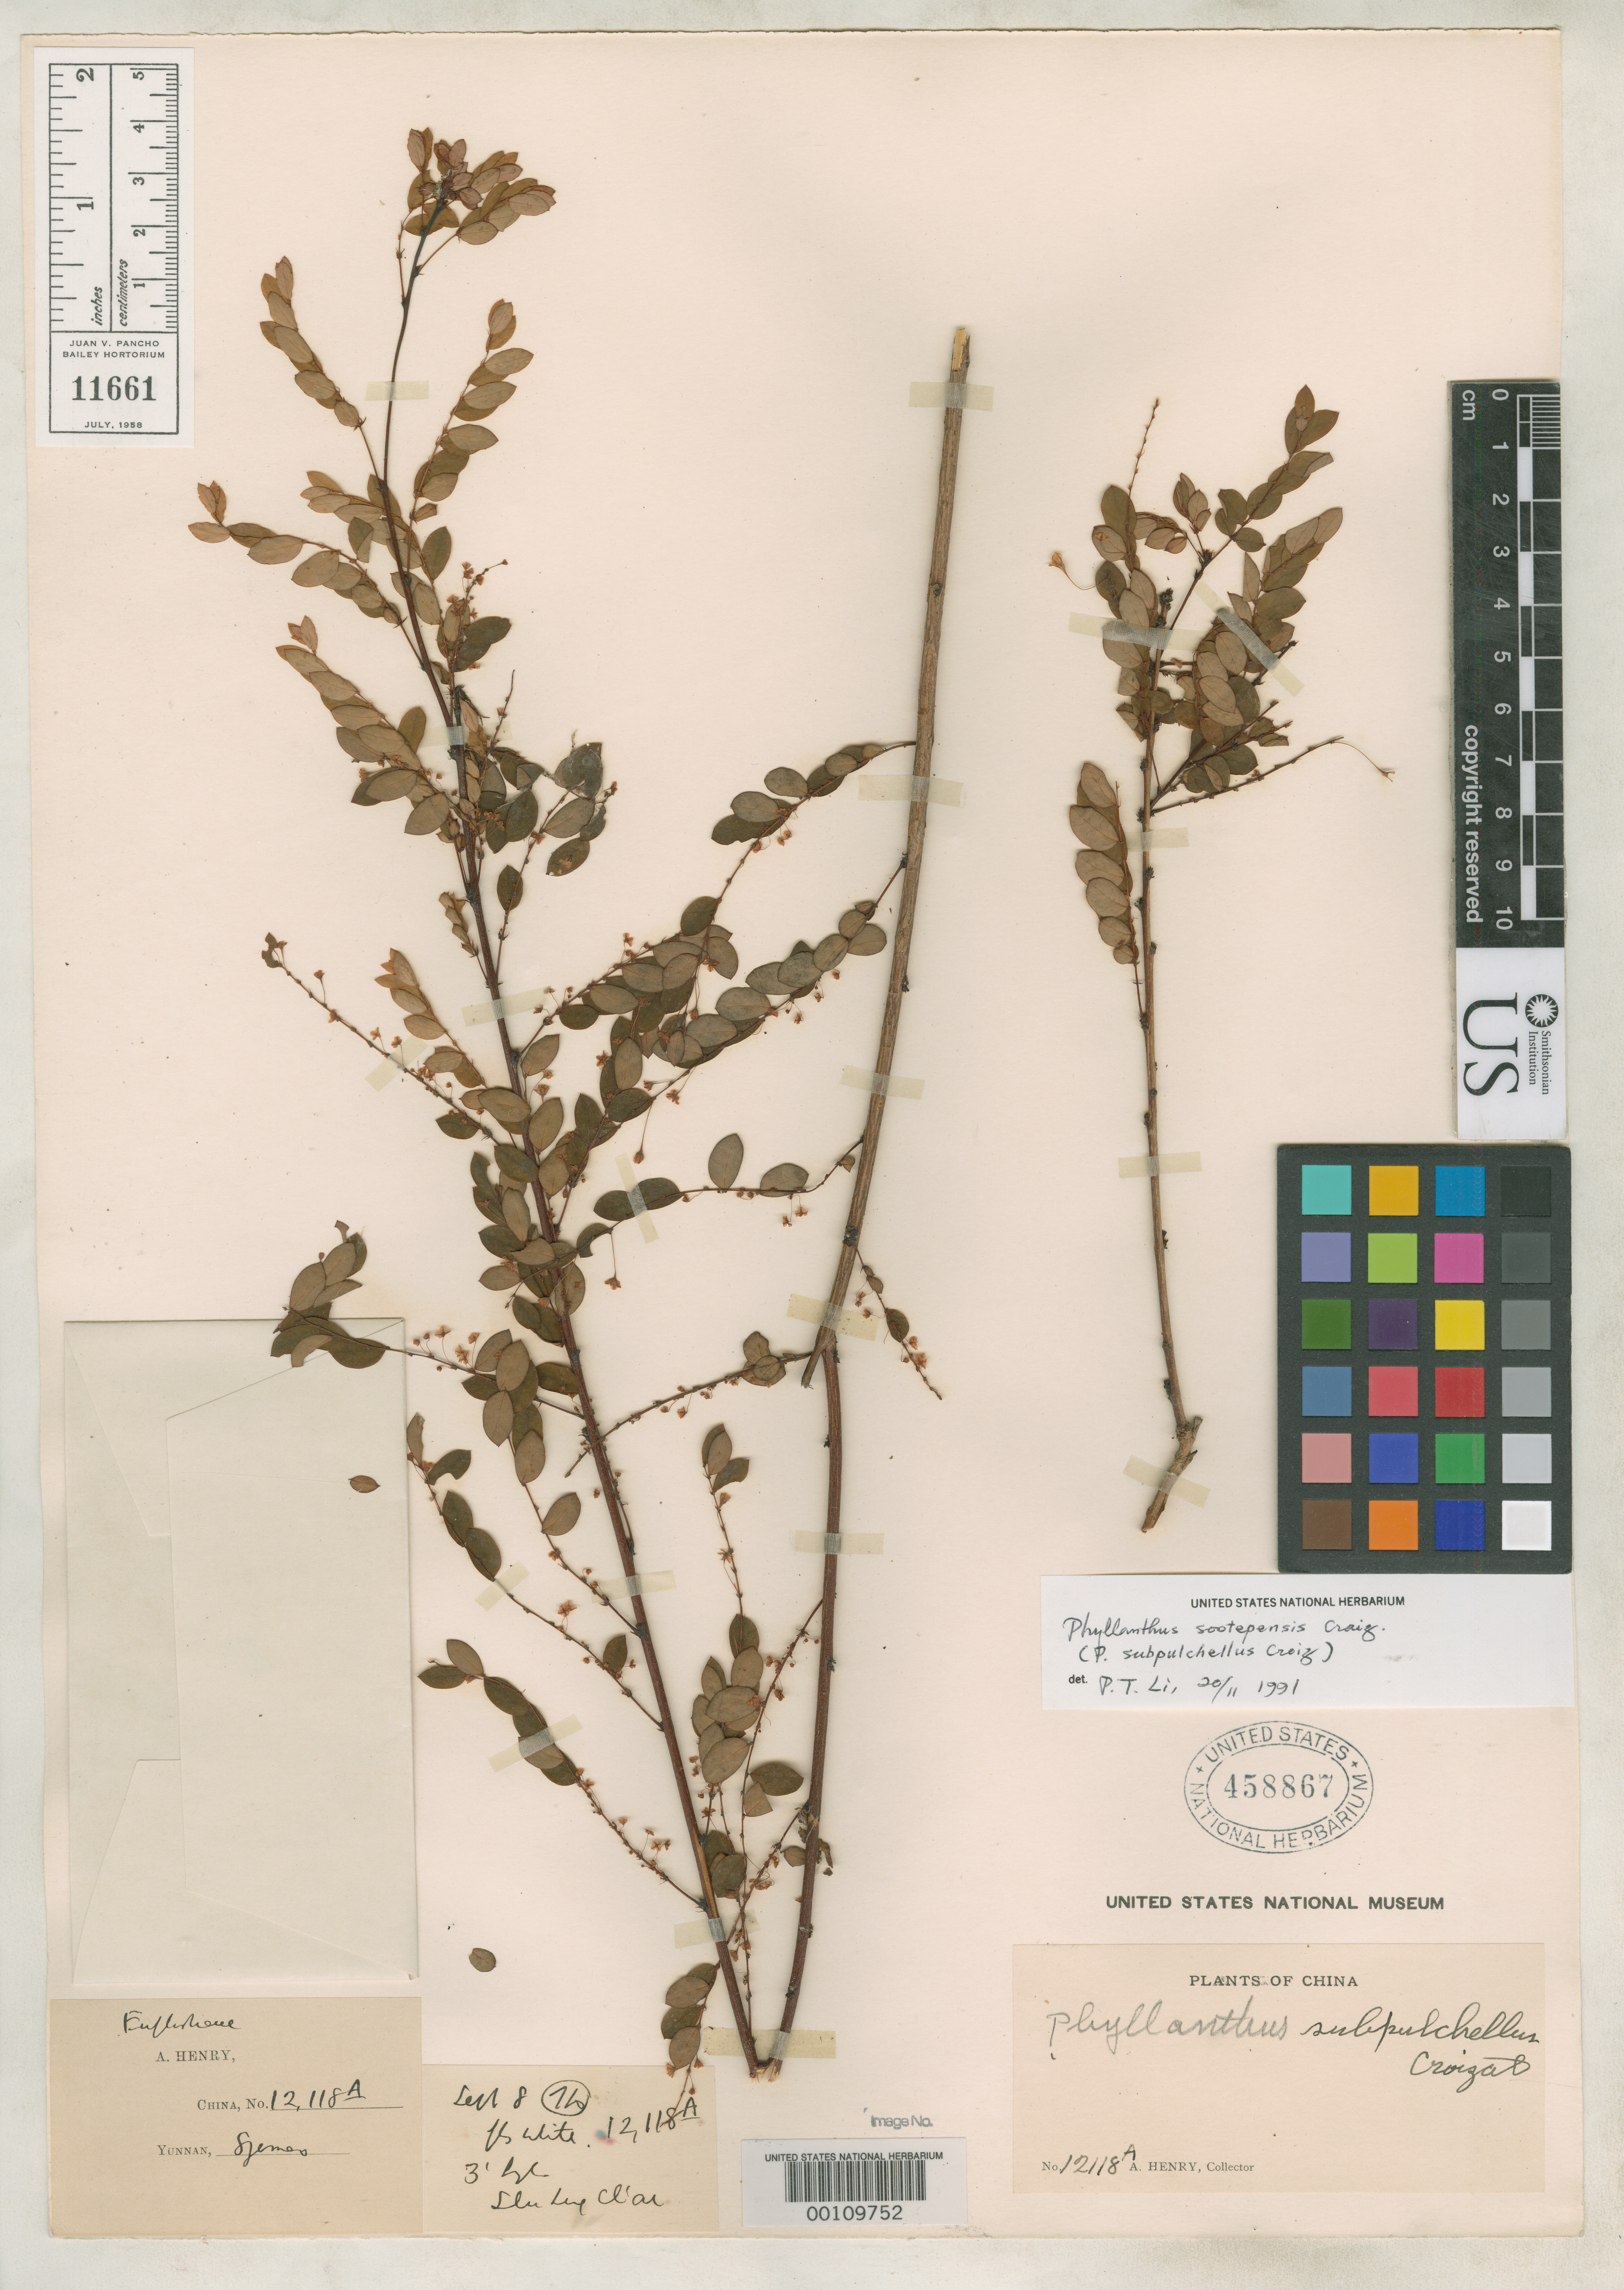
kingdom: Plantae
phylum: Tracheophyta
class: Magnoliopsida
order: Malpighiales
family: Phyllanthaceae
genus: Phyllanthus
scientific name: Phyllanthus subpulchellus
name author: Croizat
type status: Type Collection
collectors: A. Henry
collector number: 12118 A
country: China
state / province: Yunnan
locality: Szemoa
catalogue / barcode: US 458867